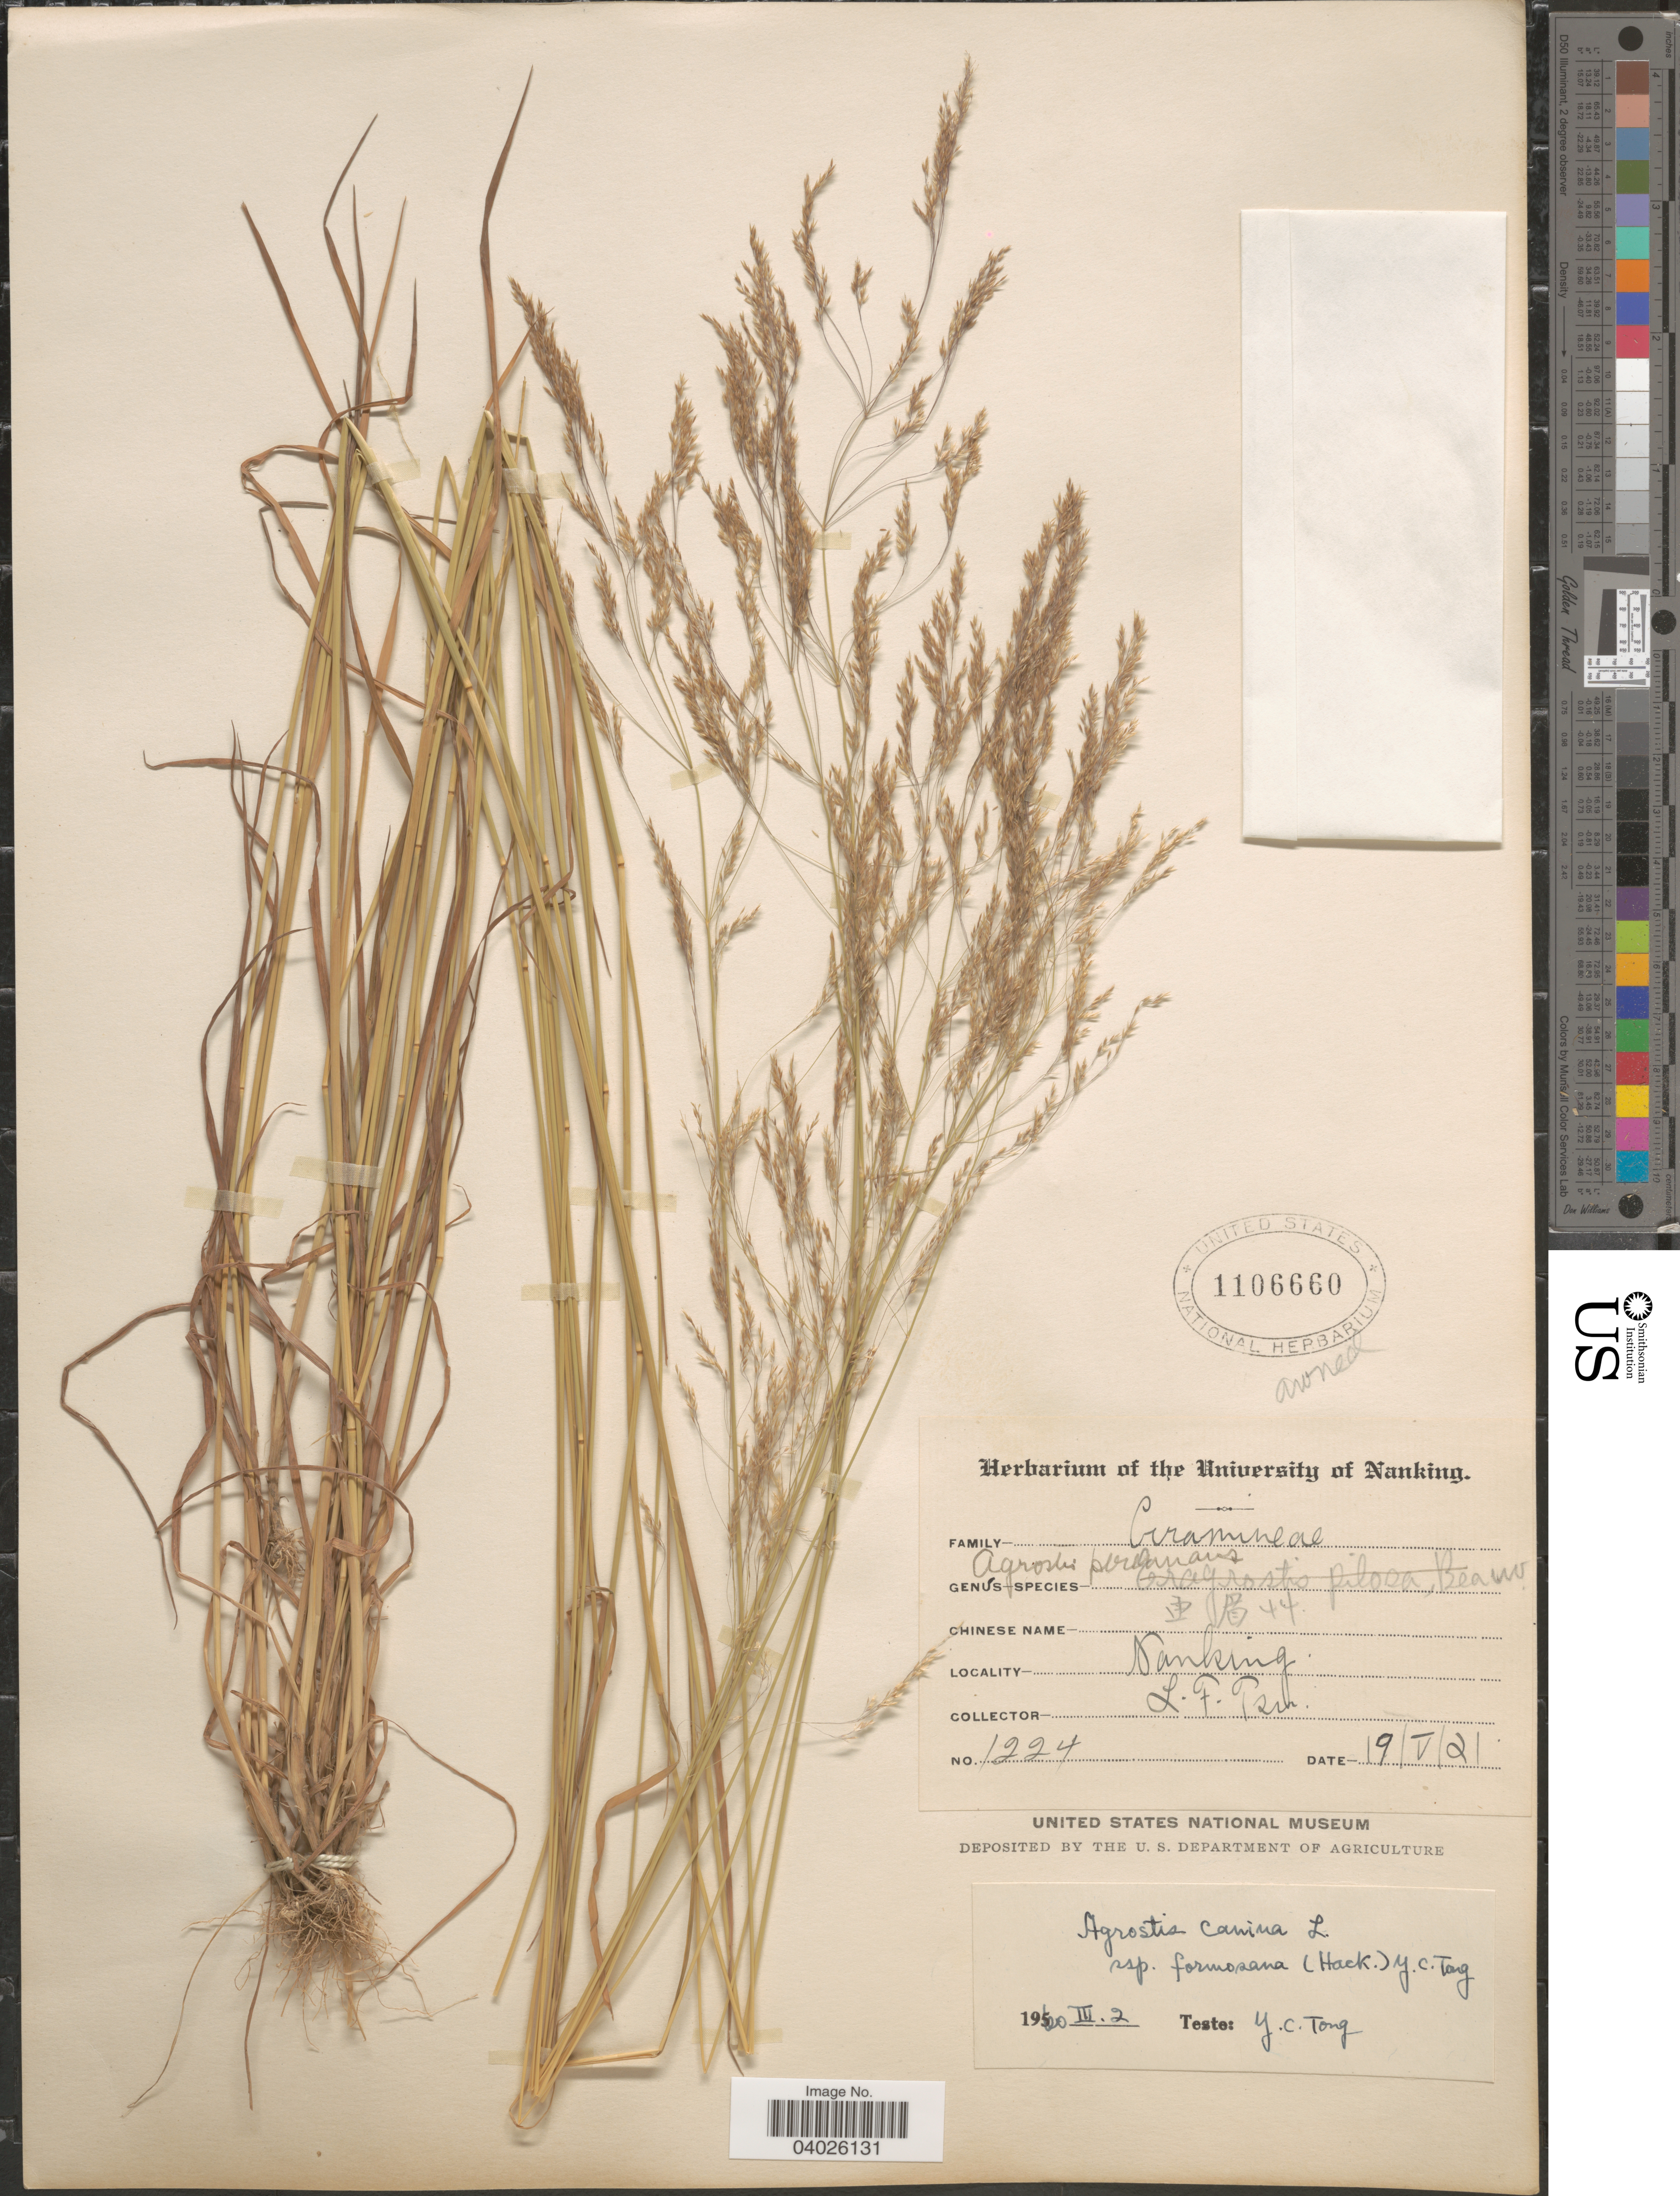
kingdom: Plantae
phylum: Tracheophyta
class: Liliopsida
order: Poales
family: Poaceae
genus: Agrostis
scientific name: Agrostis canina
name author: L.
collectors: L. Tsu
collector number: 1224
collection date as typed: Transcribed d/m/y: 19/5/21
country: China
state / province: Jiangsu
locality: Nanking.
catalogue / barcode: US 1106660